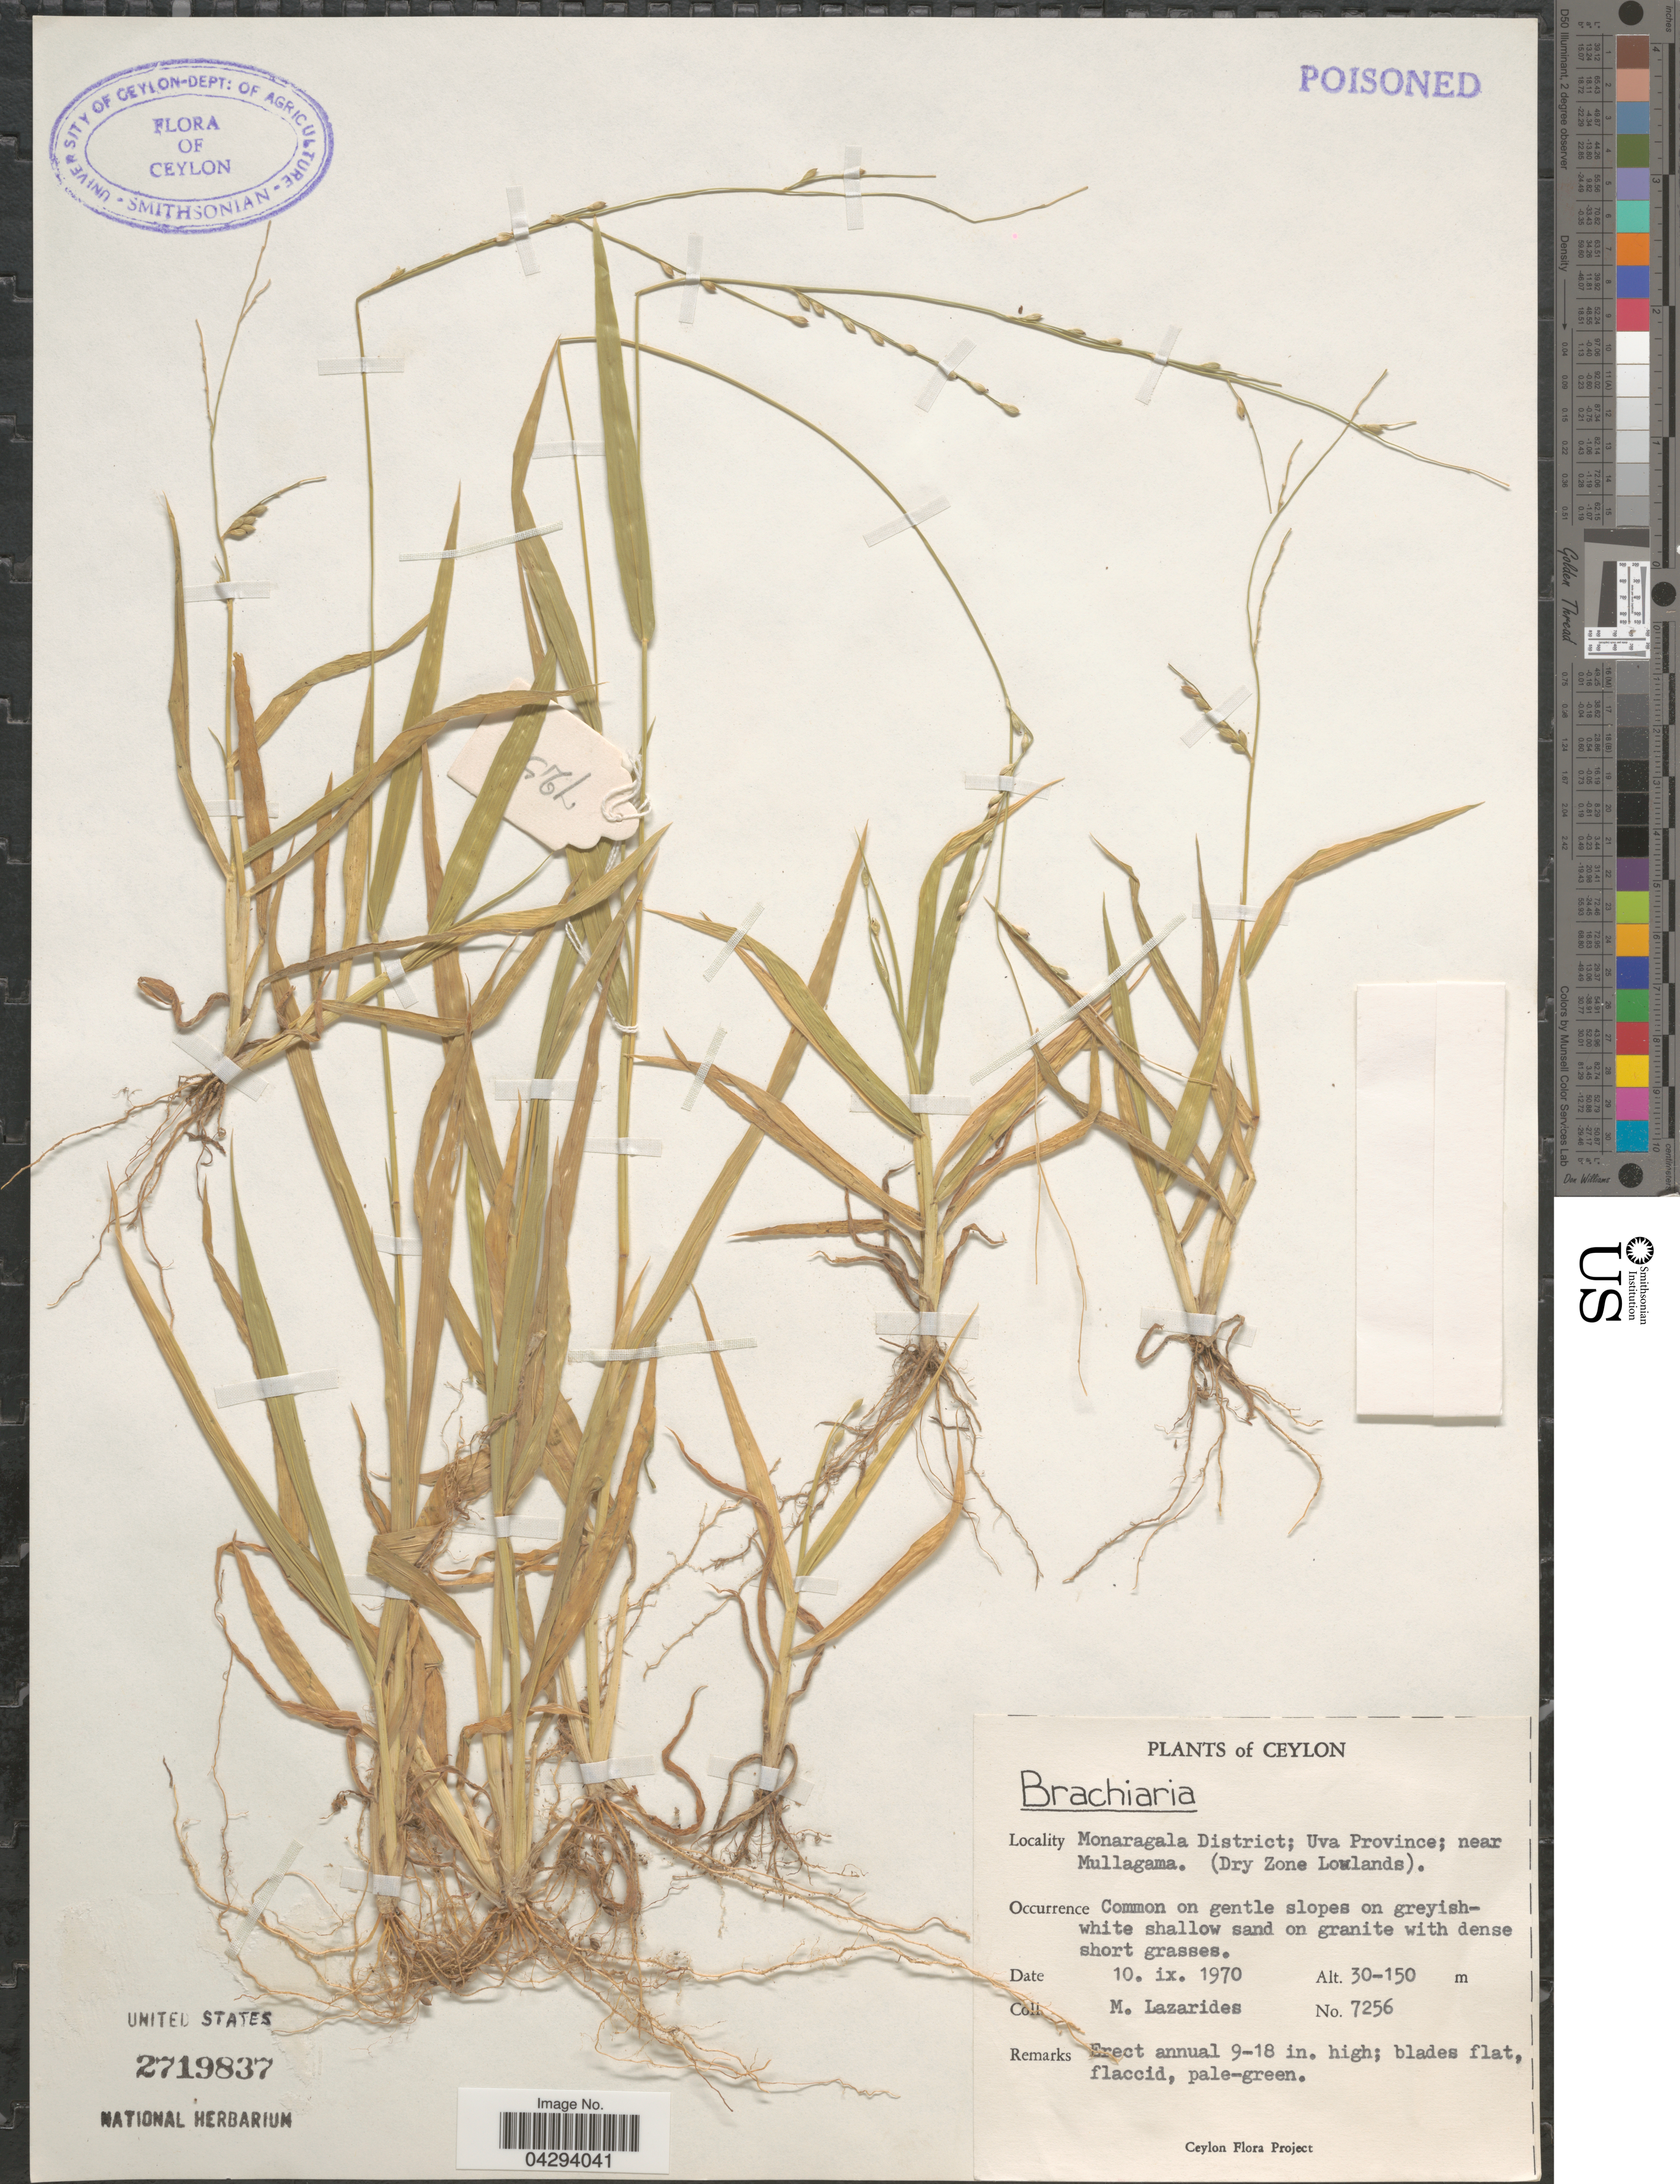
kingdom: Plantae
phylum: Tracheophyta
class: Liliopsida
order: Poales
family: Poaceae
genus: Urochloa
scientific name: Urochloa sp.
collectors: M. Lazarides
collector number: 7256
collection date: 1970-09-10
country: Sri Lanka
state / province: Uva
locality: Ceylon. Monaragala District; near Mullagama. (Dry Zone Lowlands).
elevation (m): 30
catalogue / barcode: US 2719837